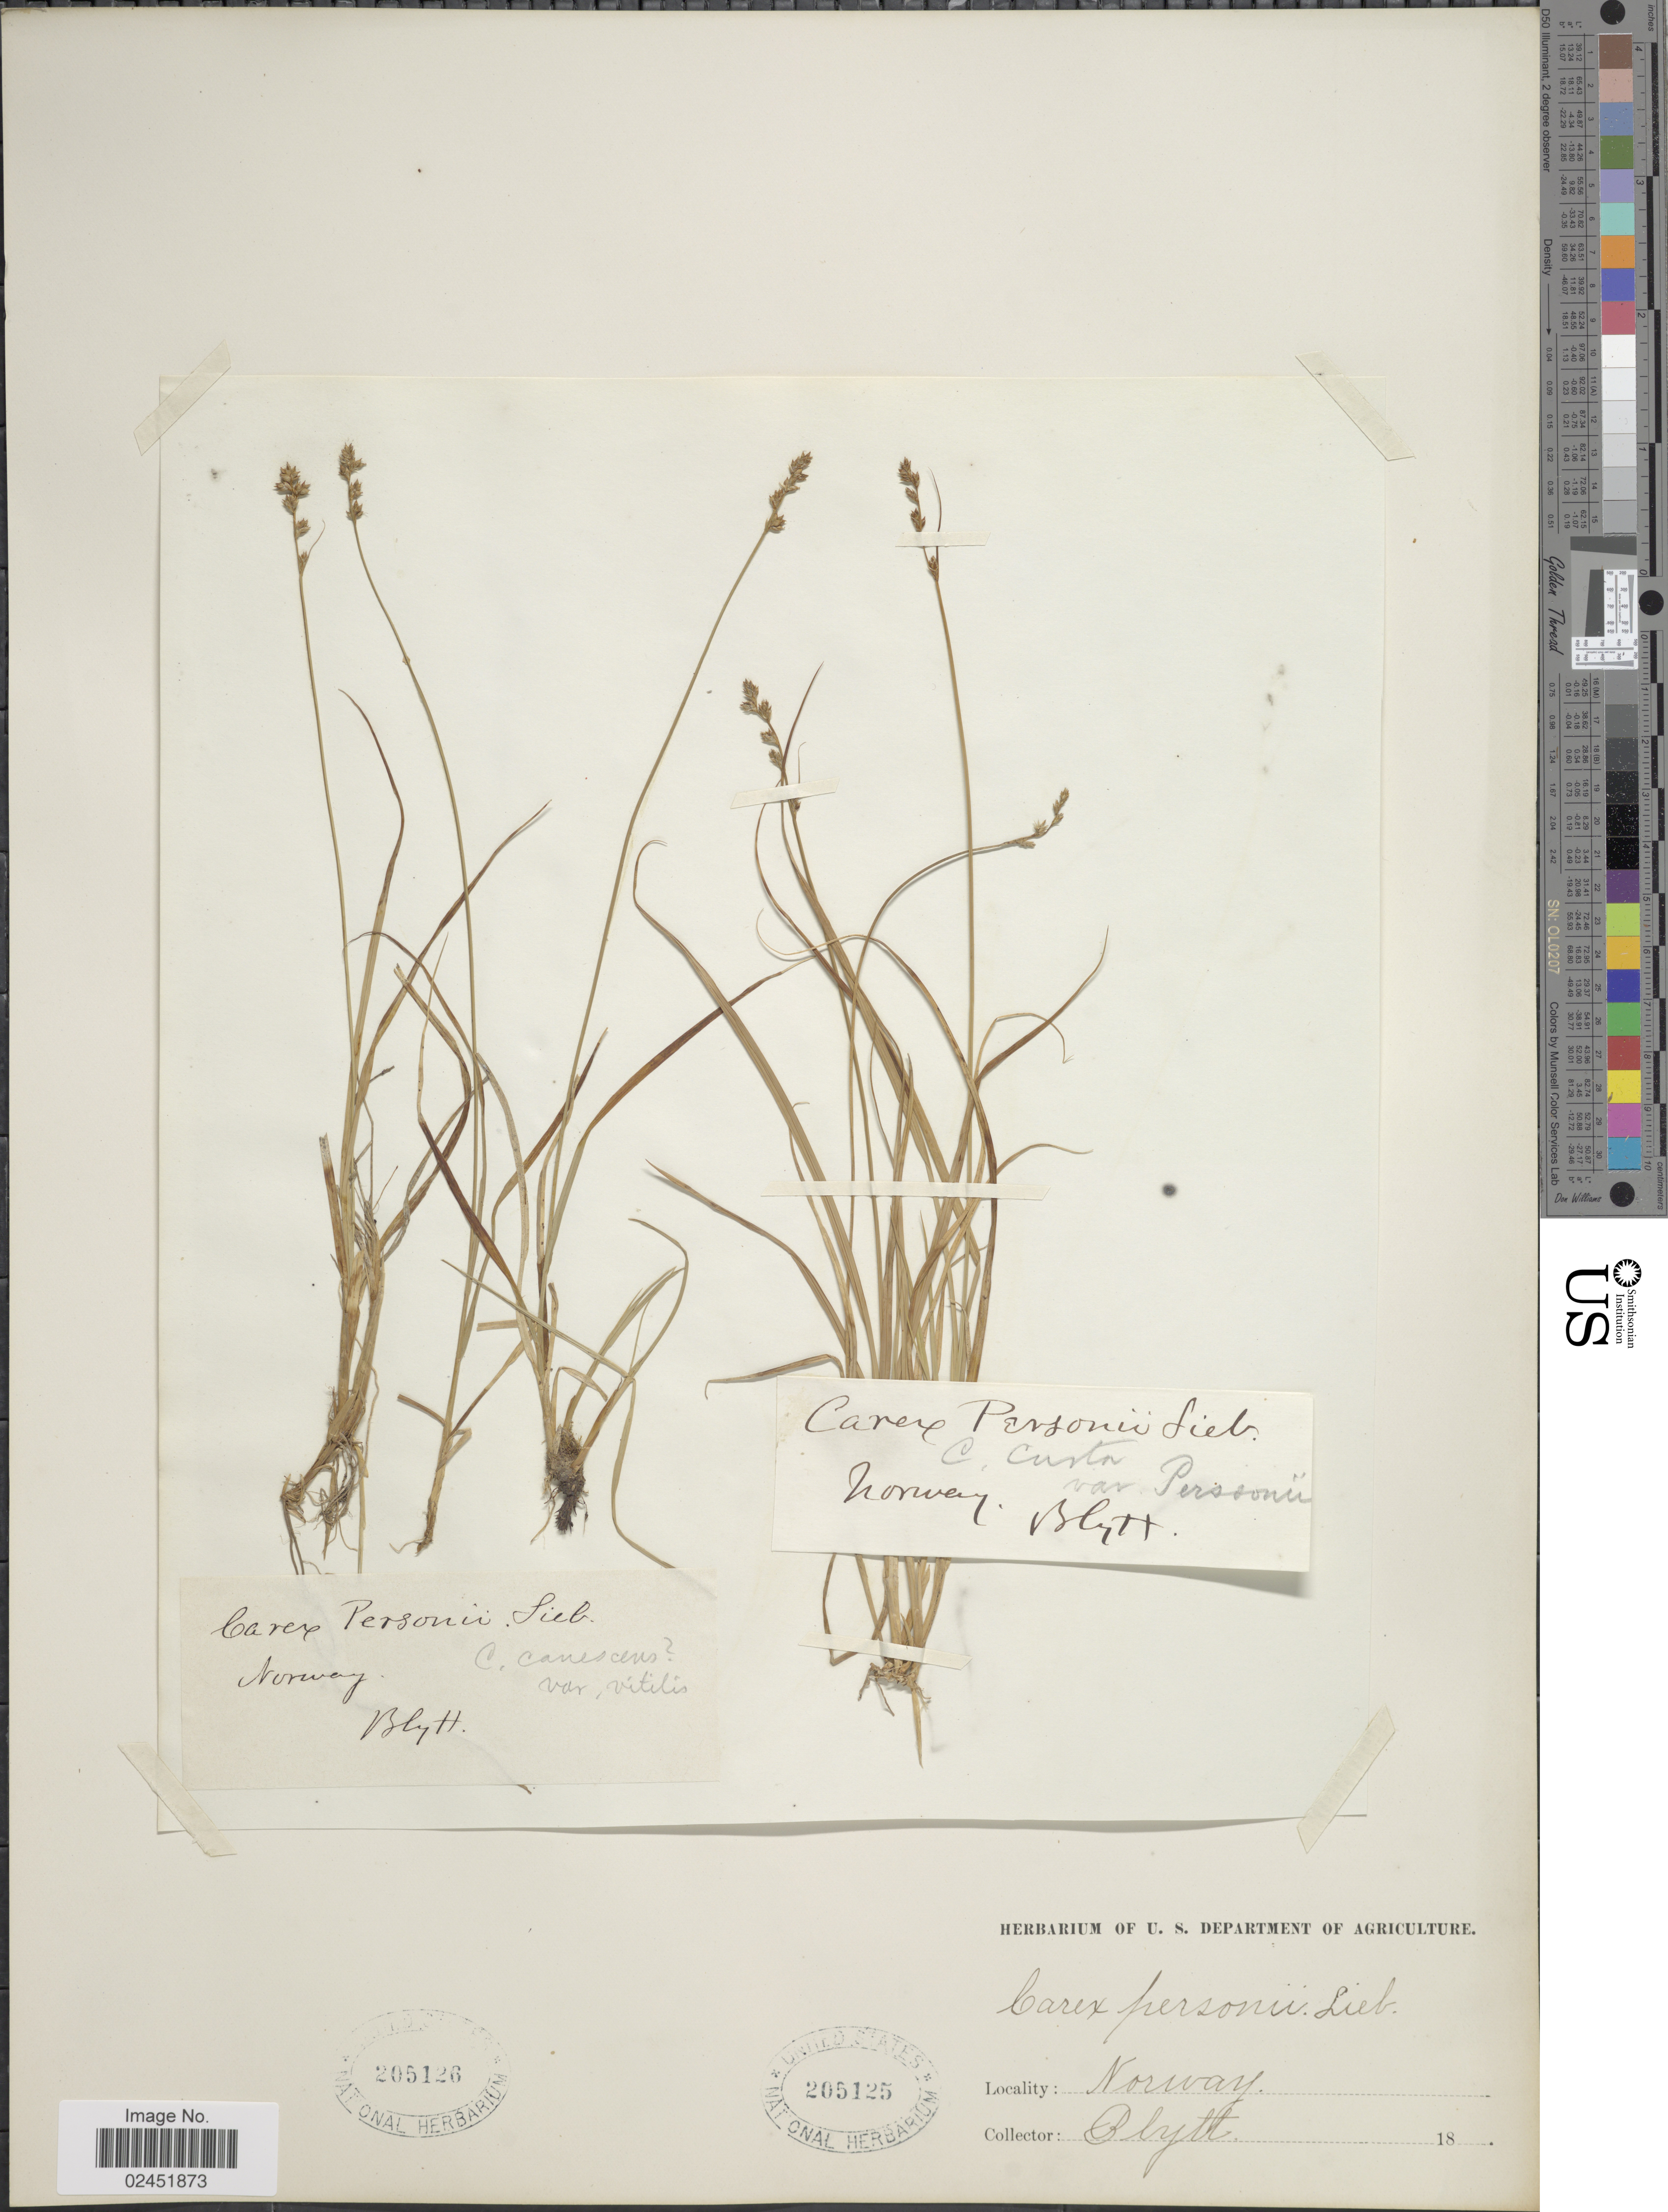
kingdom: Plantae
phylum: Tracheophyta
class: Liliopsida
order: Poales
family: Cyperaceae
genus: Carex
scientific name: Carex canescens var. canescens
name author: L.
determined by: Strong, Mark T., (BOT), Smithsonian Institution - National Museum of Natural History (UNITED STATES)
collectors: Blytt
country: Norway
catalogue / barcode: US 205126